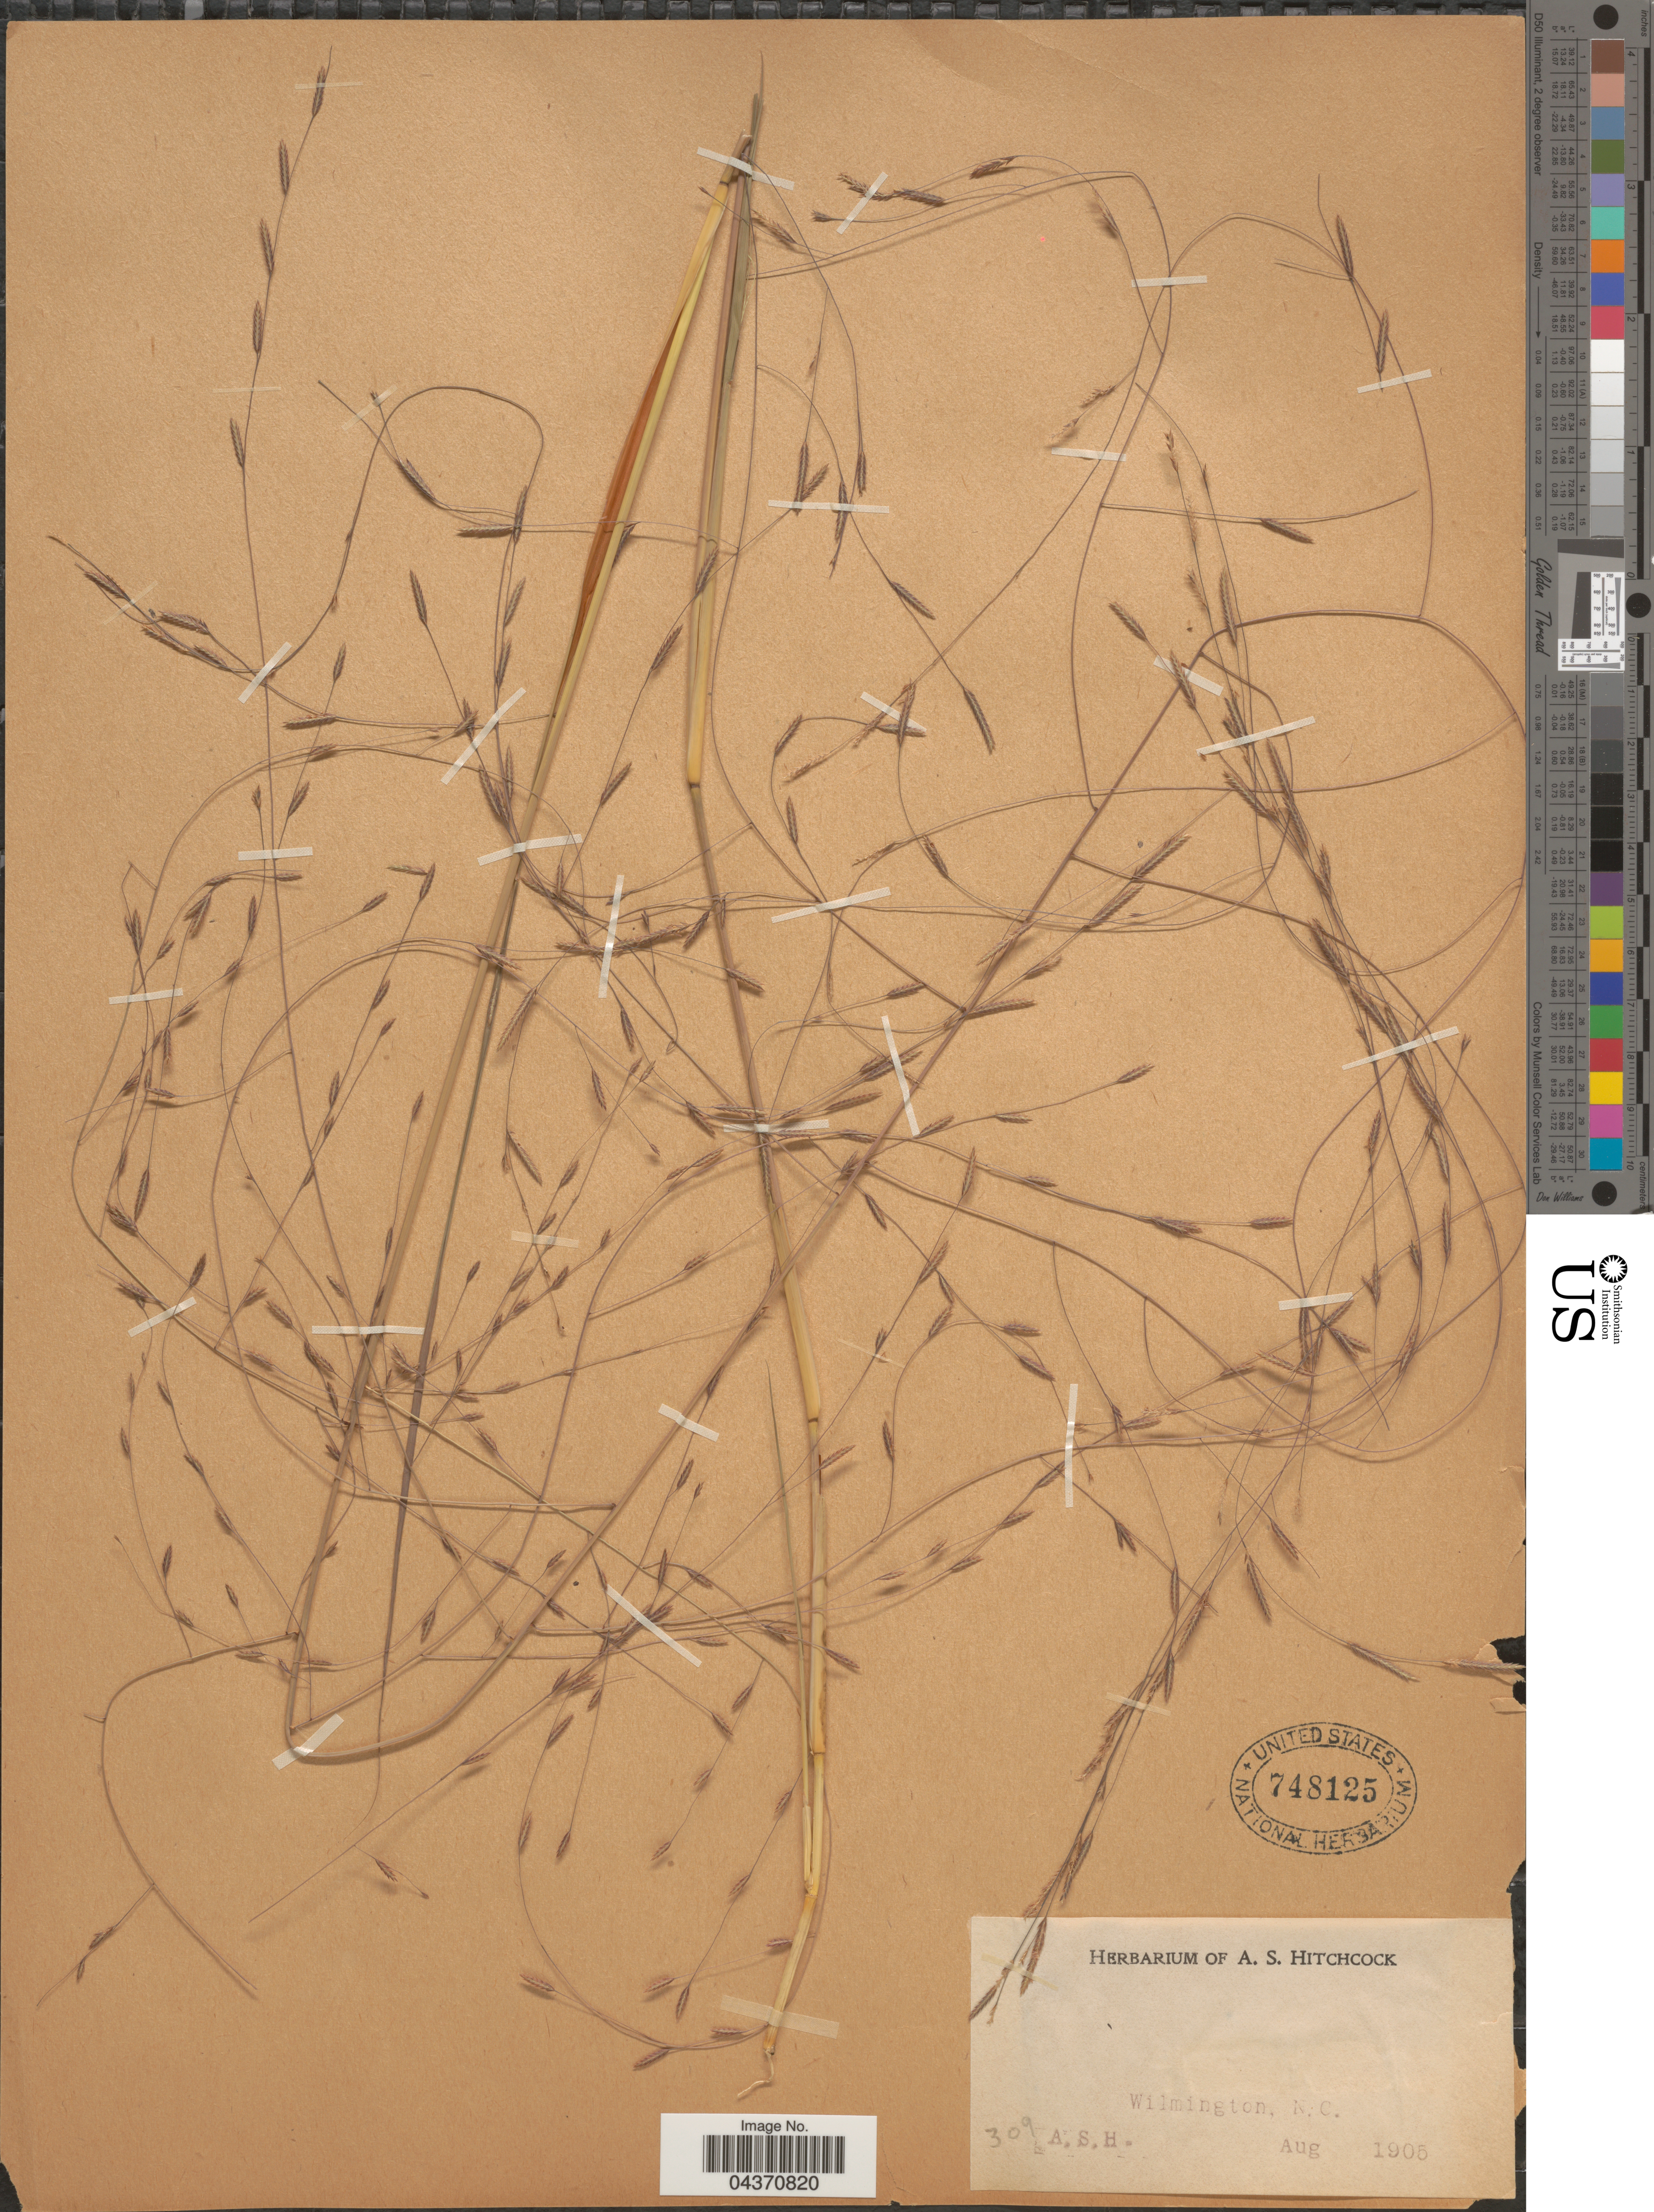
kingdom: Plantae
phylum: Tracheophyta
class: Liliopsida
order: Poales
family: Poaceae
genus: Eragrostis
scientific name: Eragrostis refracta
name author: (Muhl.) Scribn.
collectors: A. S. Hitchcock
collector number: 309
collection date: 1905-08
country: United States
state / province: North Carolina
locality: Wilmington.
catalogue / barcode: US 748125